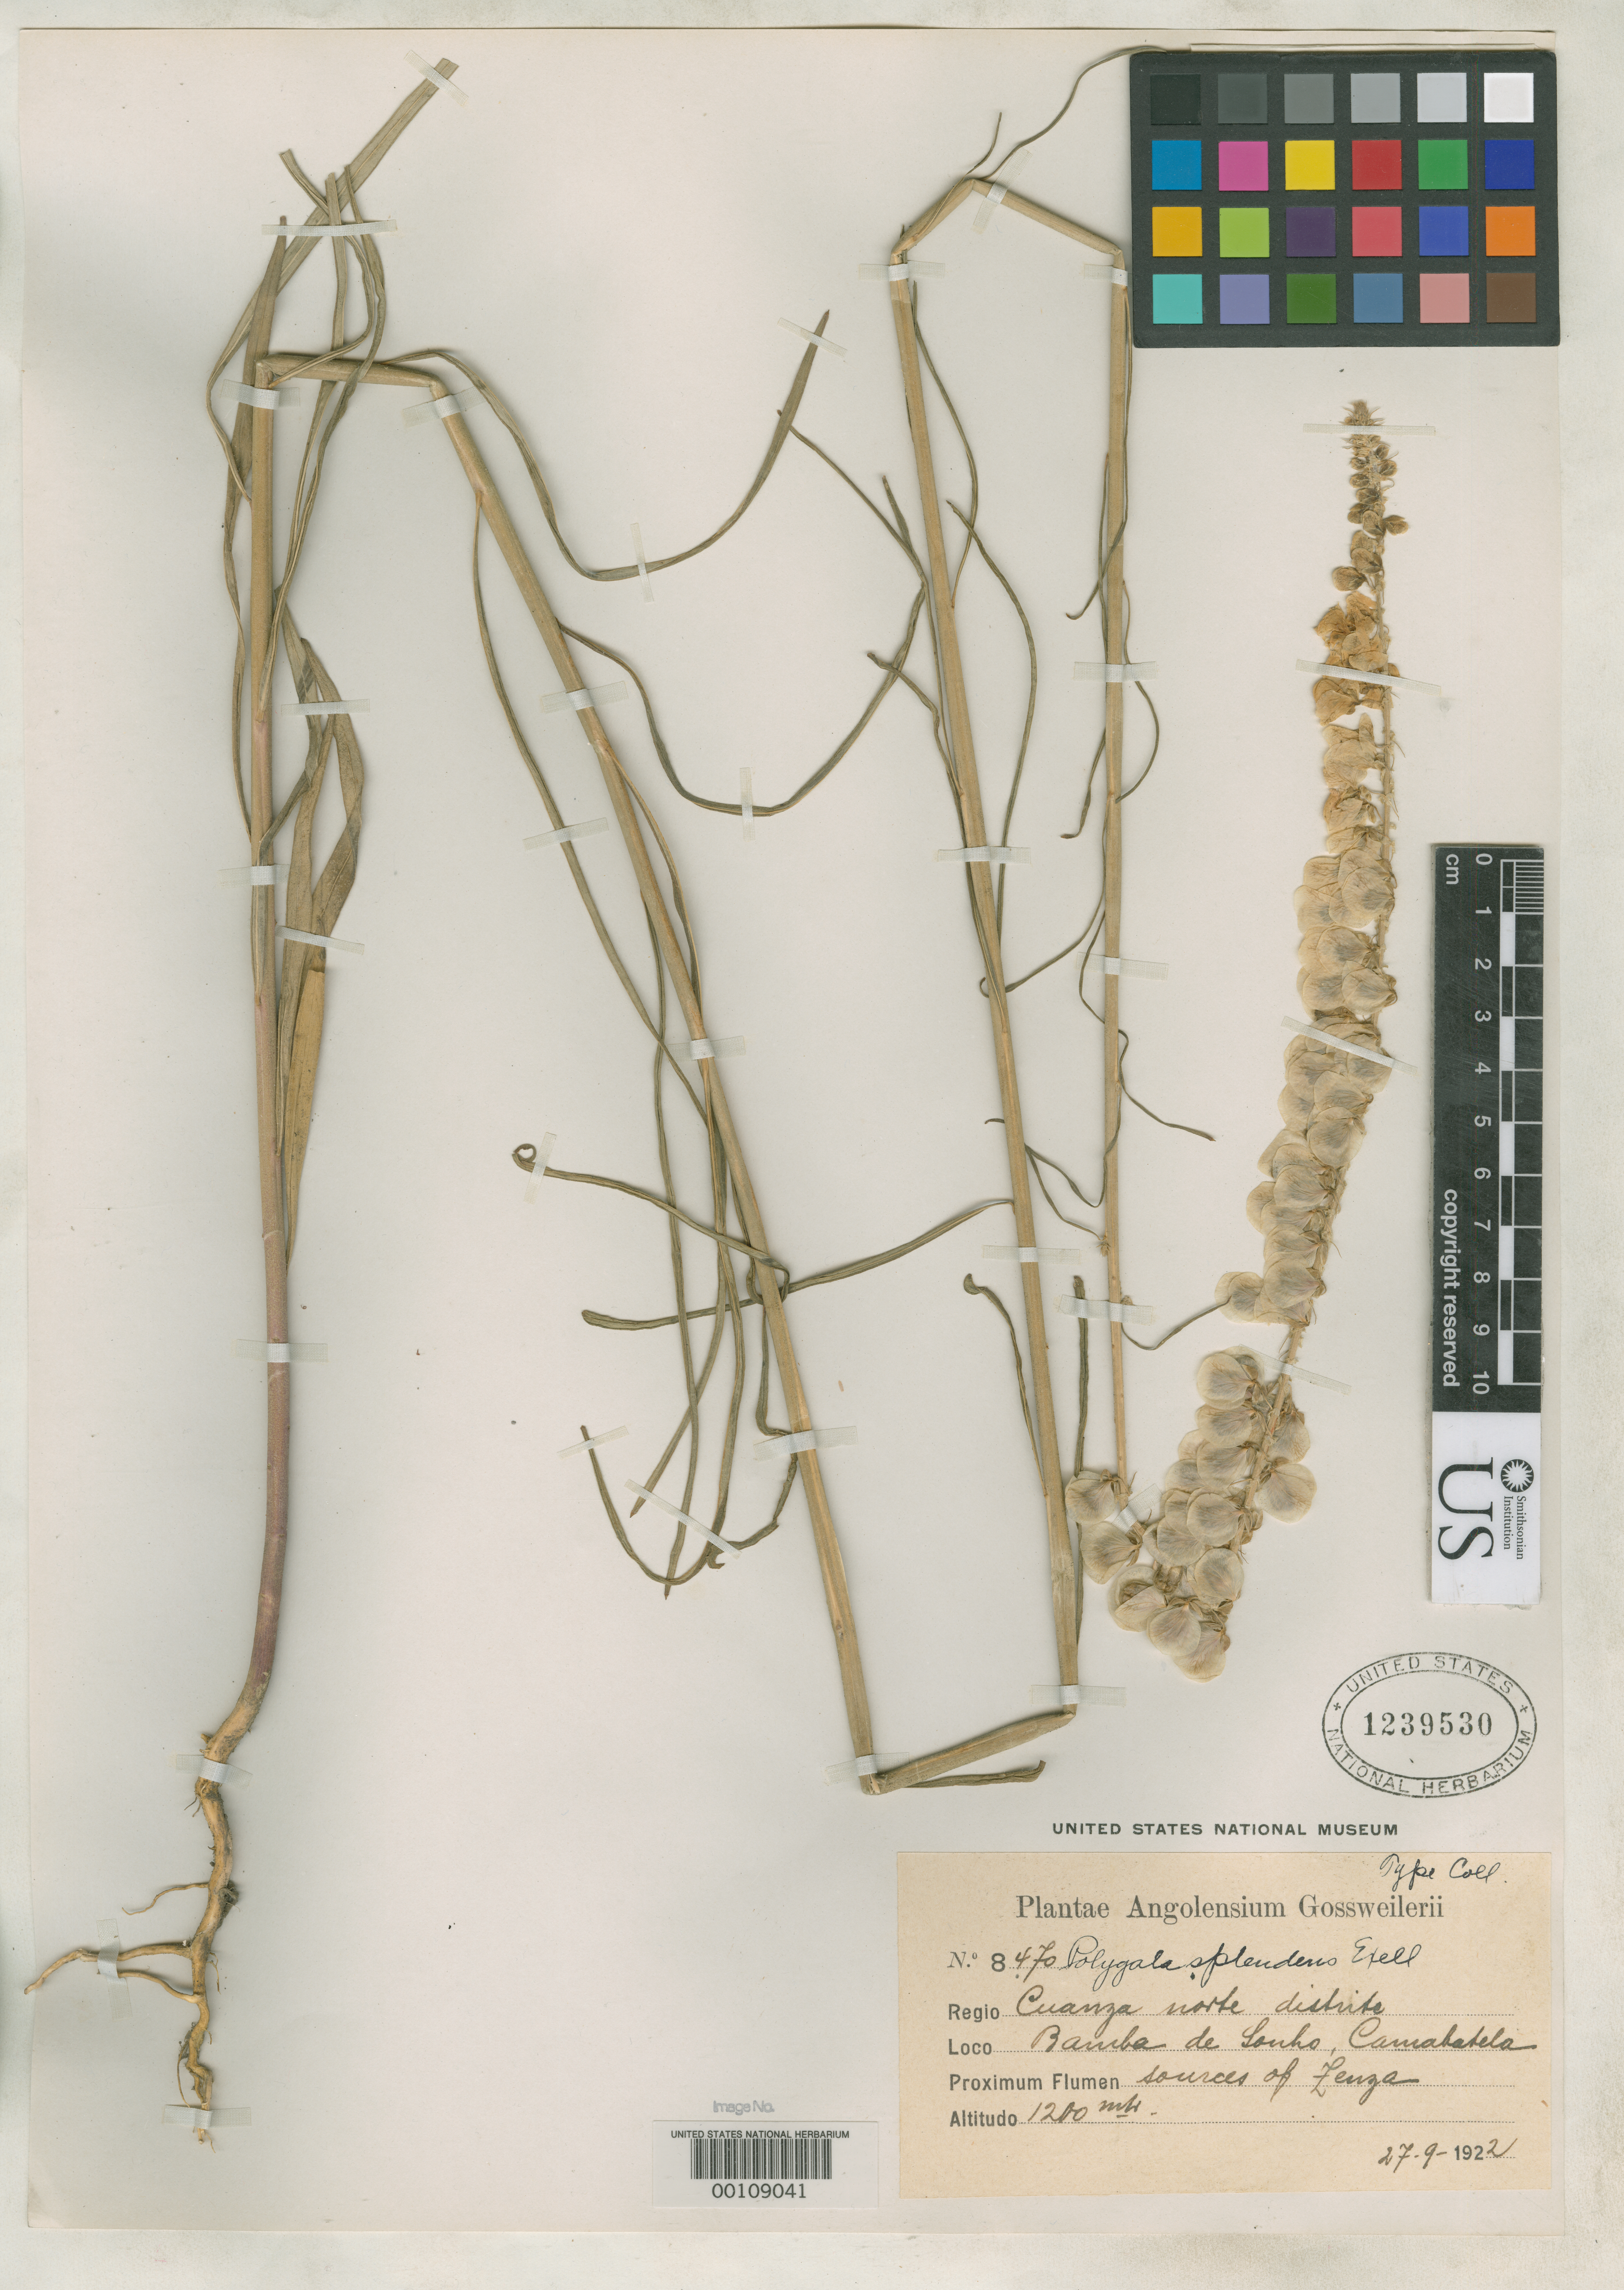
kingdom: Plantae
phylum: Tracheophyta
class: Magnoliopsida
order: Fabales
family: Polygalaceae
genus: Polygala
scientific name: Polygala splendens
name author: Exell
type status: Isotype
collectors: J. Gossweiler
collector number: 8470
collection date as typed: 27 Sep 1922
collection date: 1922-09-27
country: Angola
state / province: Cuanza Norte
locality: Bamba de Sonho, Camabatela, cuenza Norte, near sources of Zenza.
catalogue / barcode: US 1239530